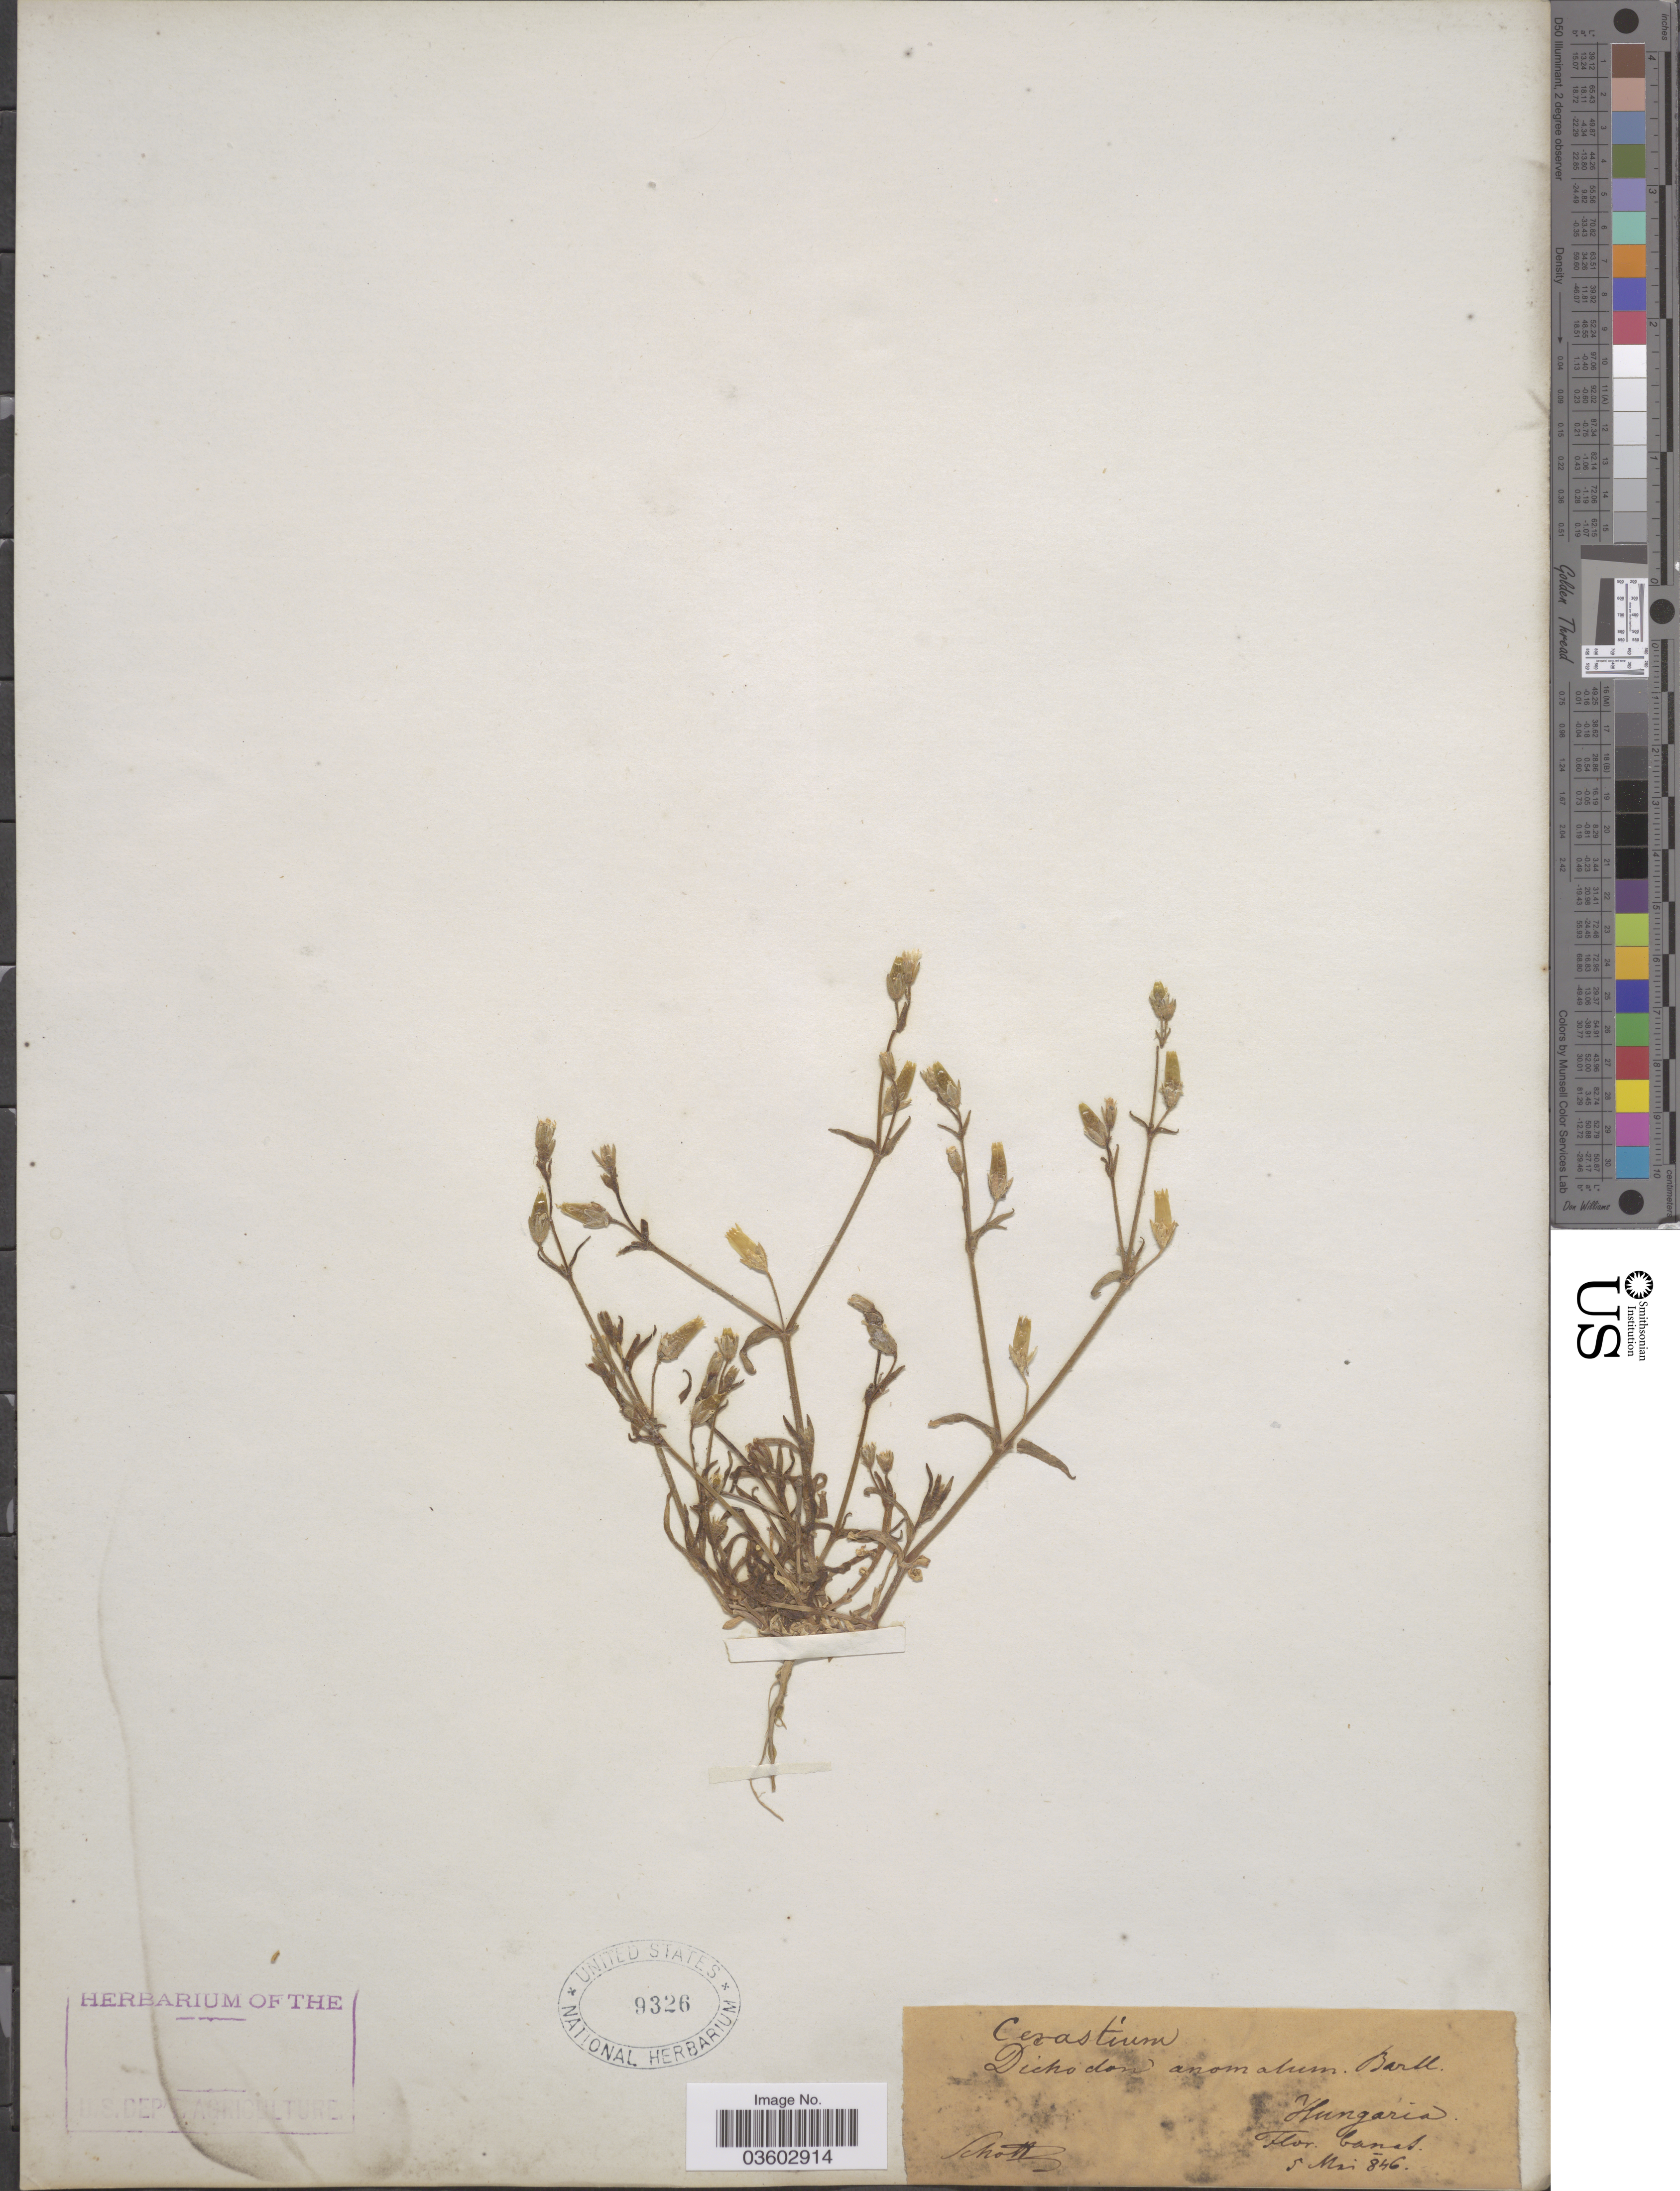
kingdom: Plantae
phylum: Tracheophyta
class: Magnoliopsida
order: Caryophyllales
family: Caryophyllaceae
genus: Cerastium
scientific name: Cerastium anomalum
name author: Waldst. ex Kit. & Willd.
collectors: -. Schottz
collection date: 1846-05-05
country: Hungary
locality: Banat.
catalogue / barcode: US 9326